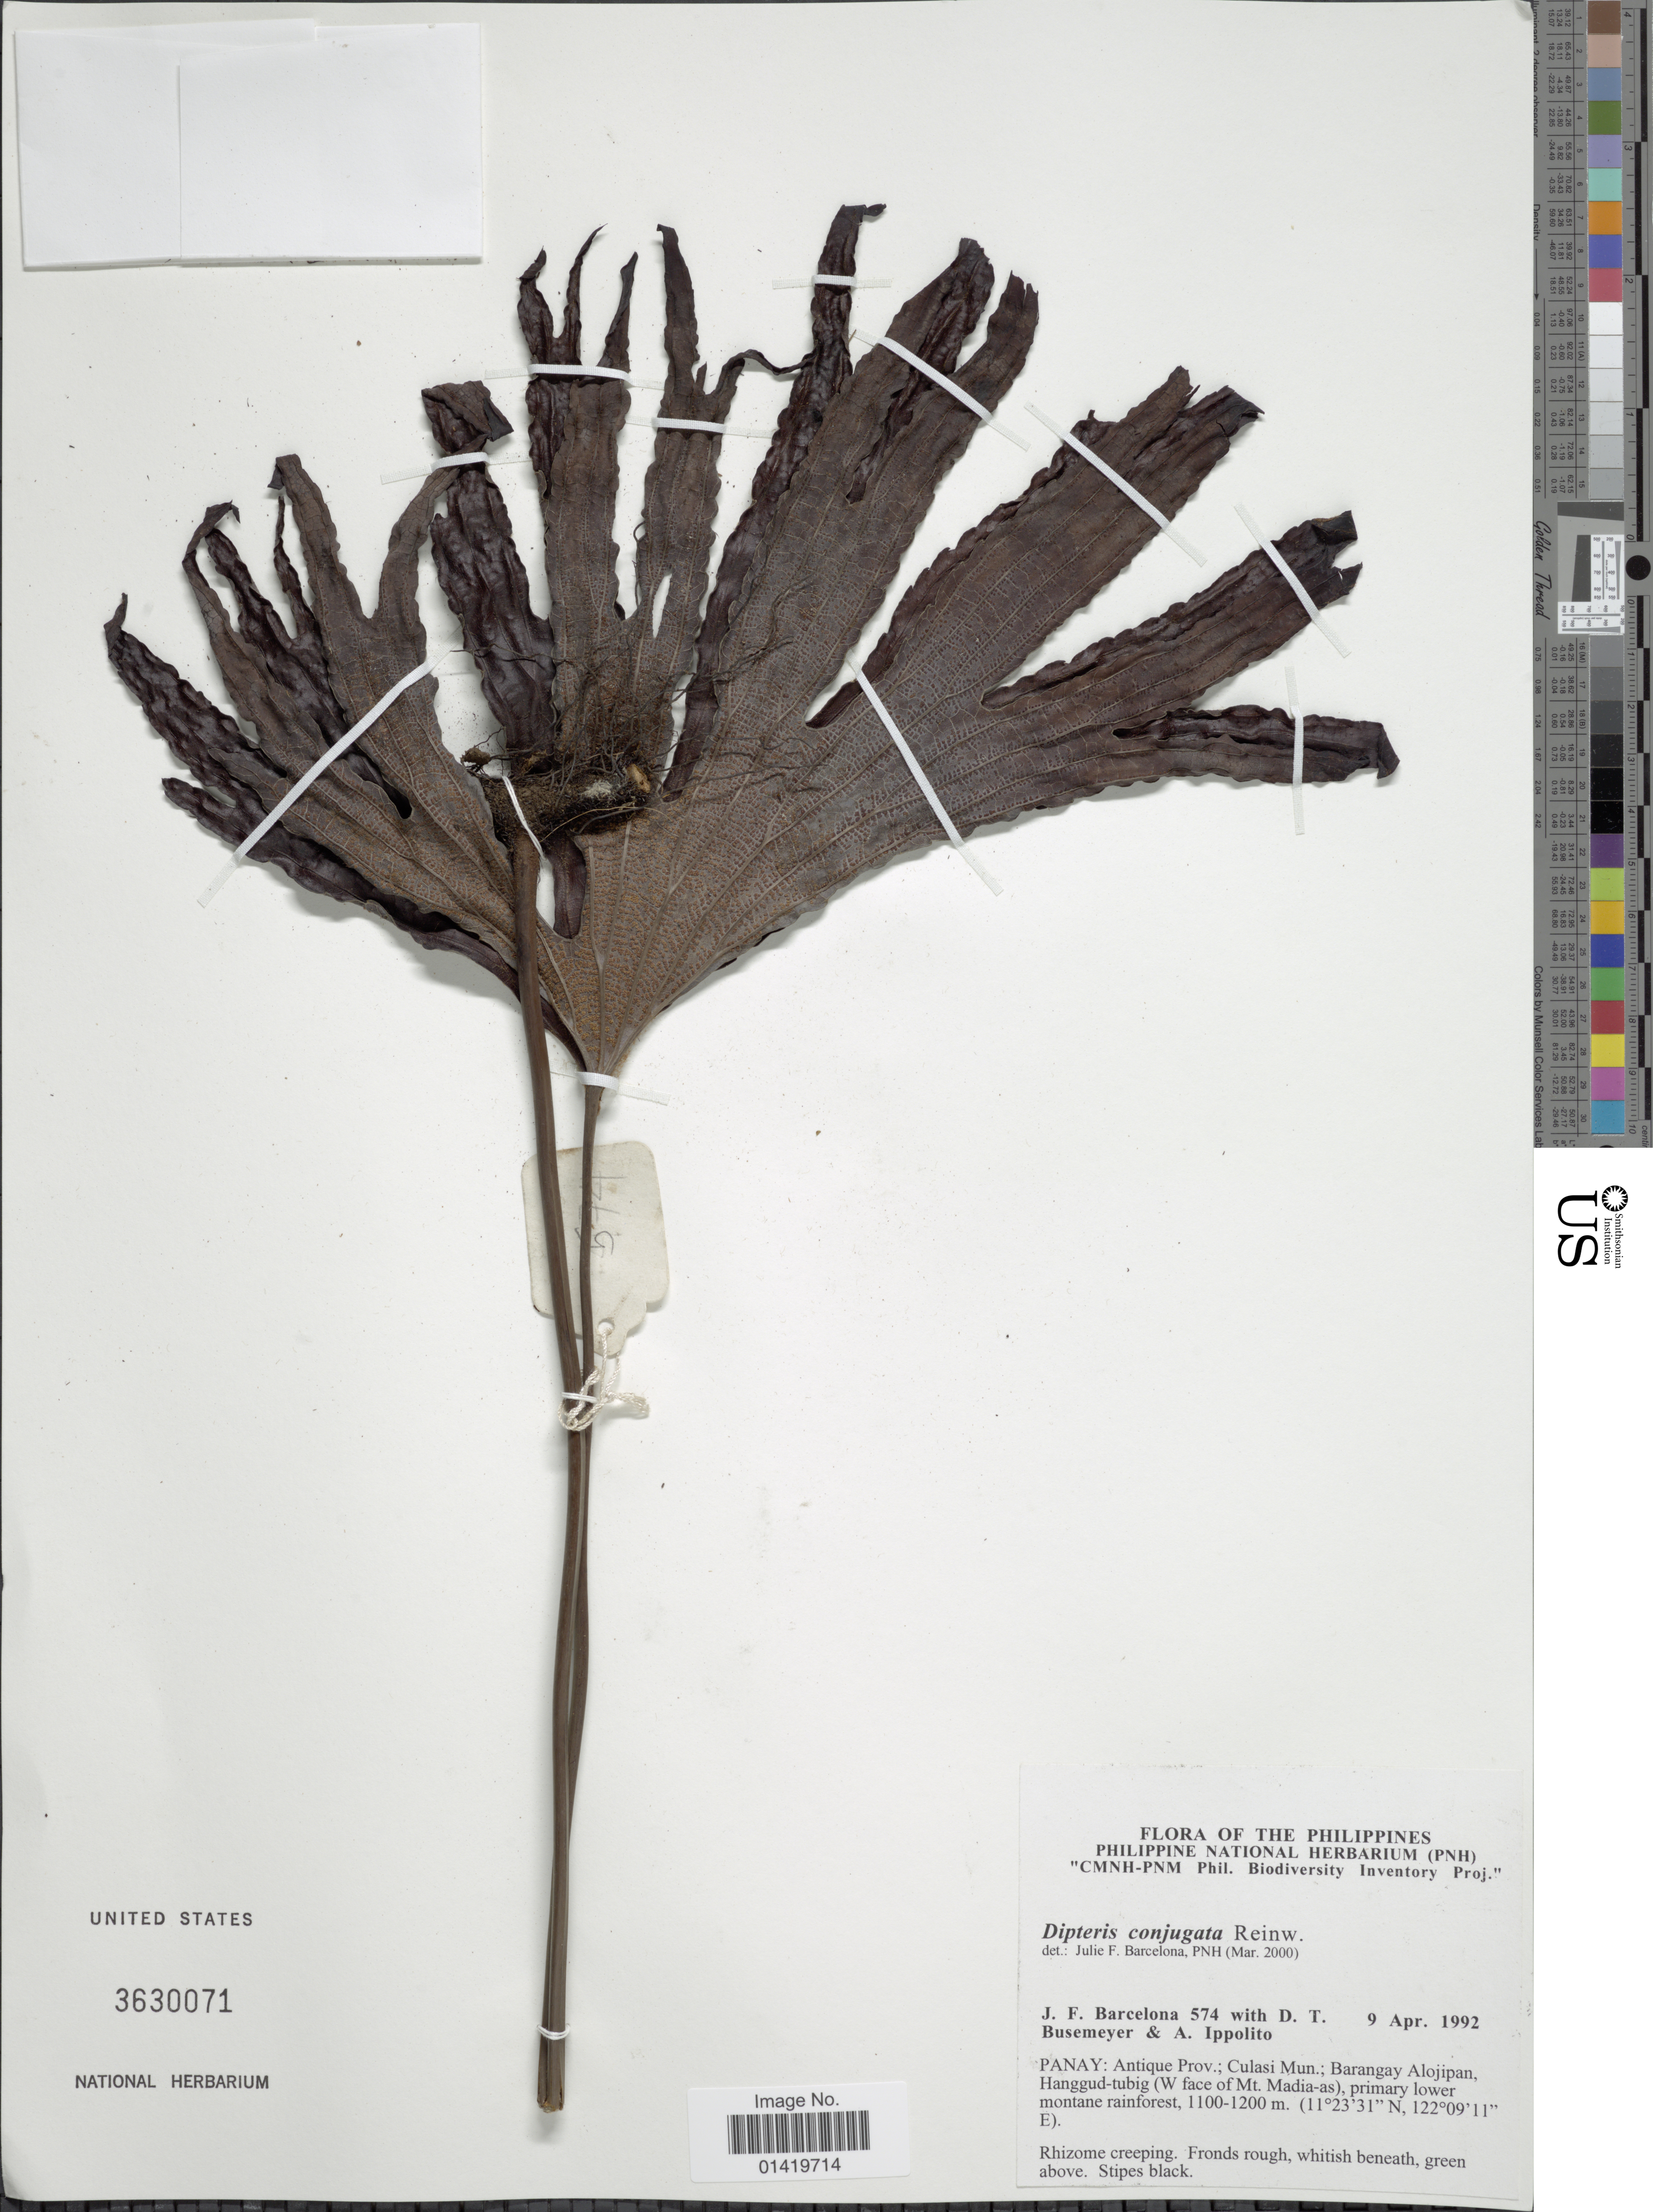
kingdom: Plantae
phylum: Tracheophyta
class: Polypodiopsida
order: Gleicheniales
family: Dipteridaceae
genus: Dipteris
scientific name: Dipteris conjugata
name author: Reinw.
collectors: J. F. Barcelona, D. Busemeyer & A. Ippolito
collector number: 574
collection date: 1992-04-09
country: Philippines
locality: Panay Antique prov Culasi Mun; Barangay Alojipan Hanggud tubig W face of Mt. Madia as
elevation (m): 1100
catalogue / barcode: US 3630071